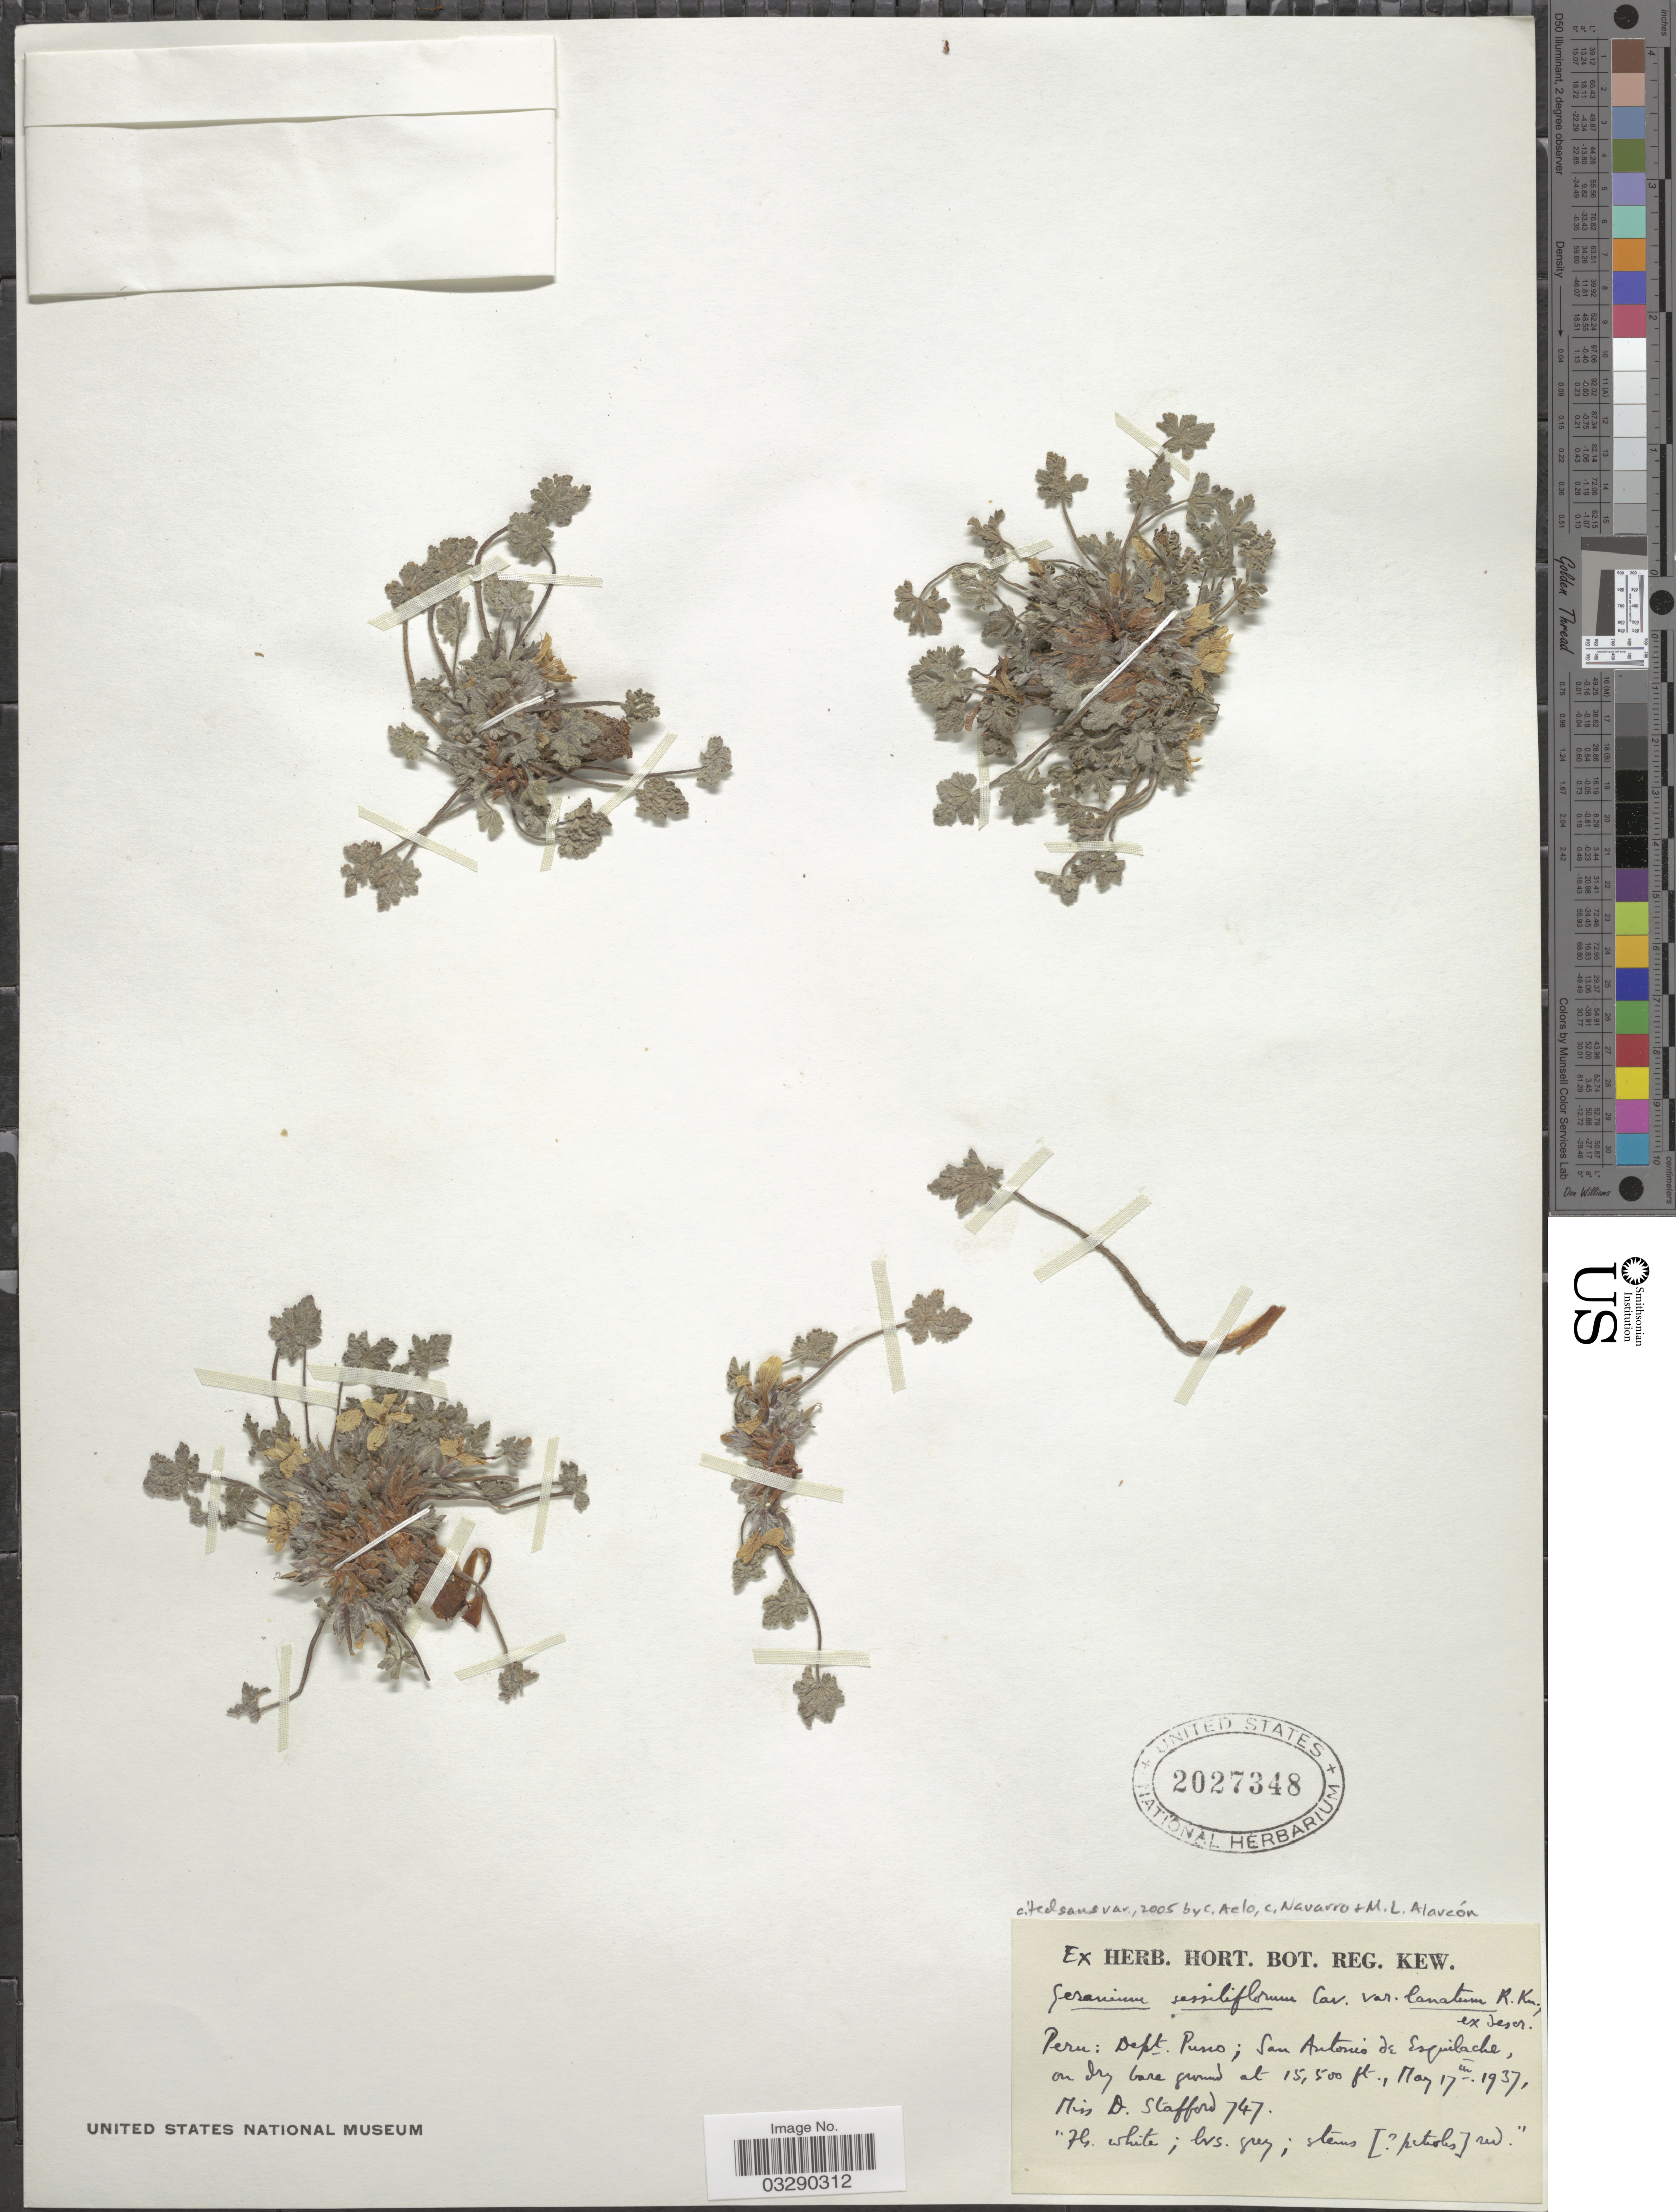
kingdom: Plantae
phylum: Tracheophyta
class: Magnoliopsida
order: Geraniales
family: Geraniaceae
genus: Geranium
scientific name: Geranium sessiliflorum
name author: Cav.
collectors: D. Stafford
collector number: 747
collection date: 1937-05-17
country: Peru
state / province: Puno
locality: Dept. Puno; San Antonio de Esquilache.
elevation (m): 4724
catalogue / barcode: US 2027348